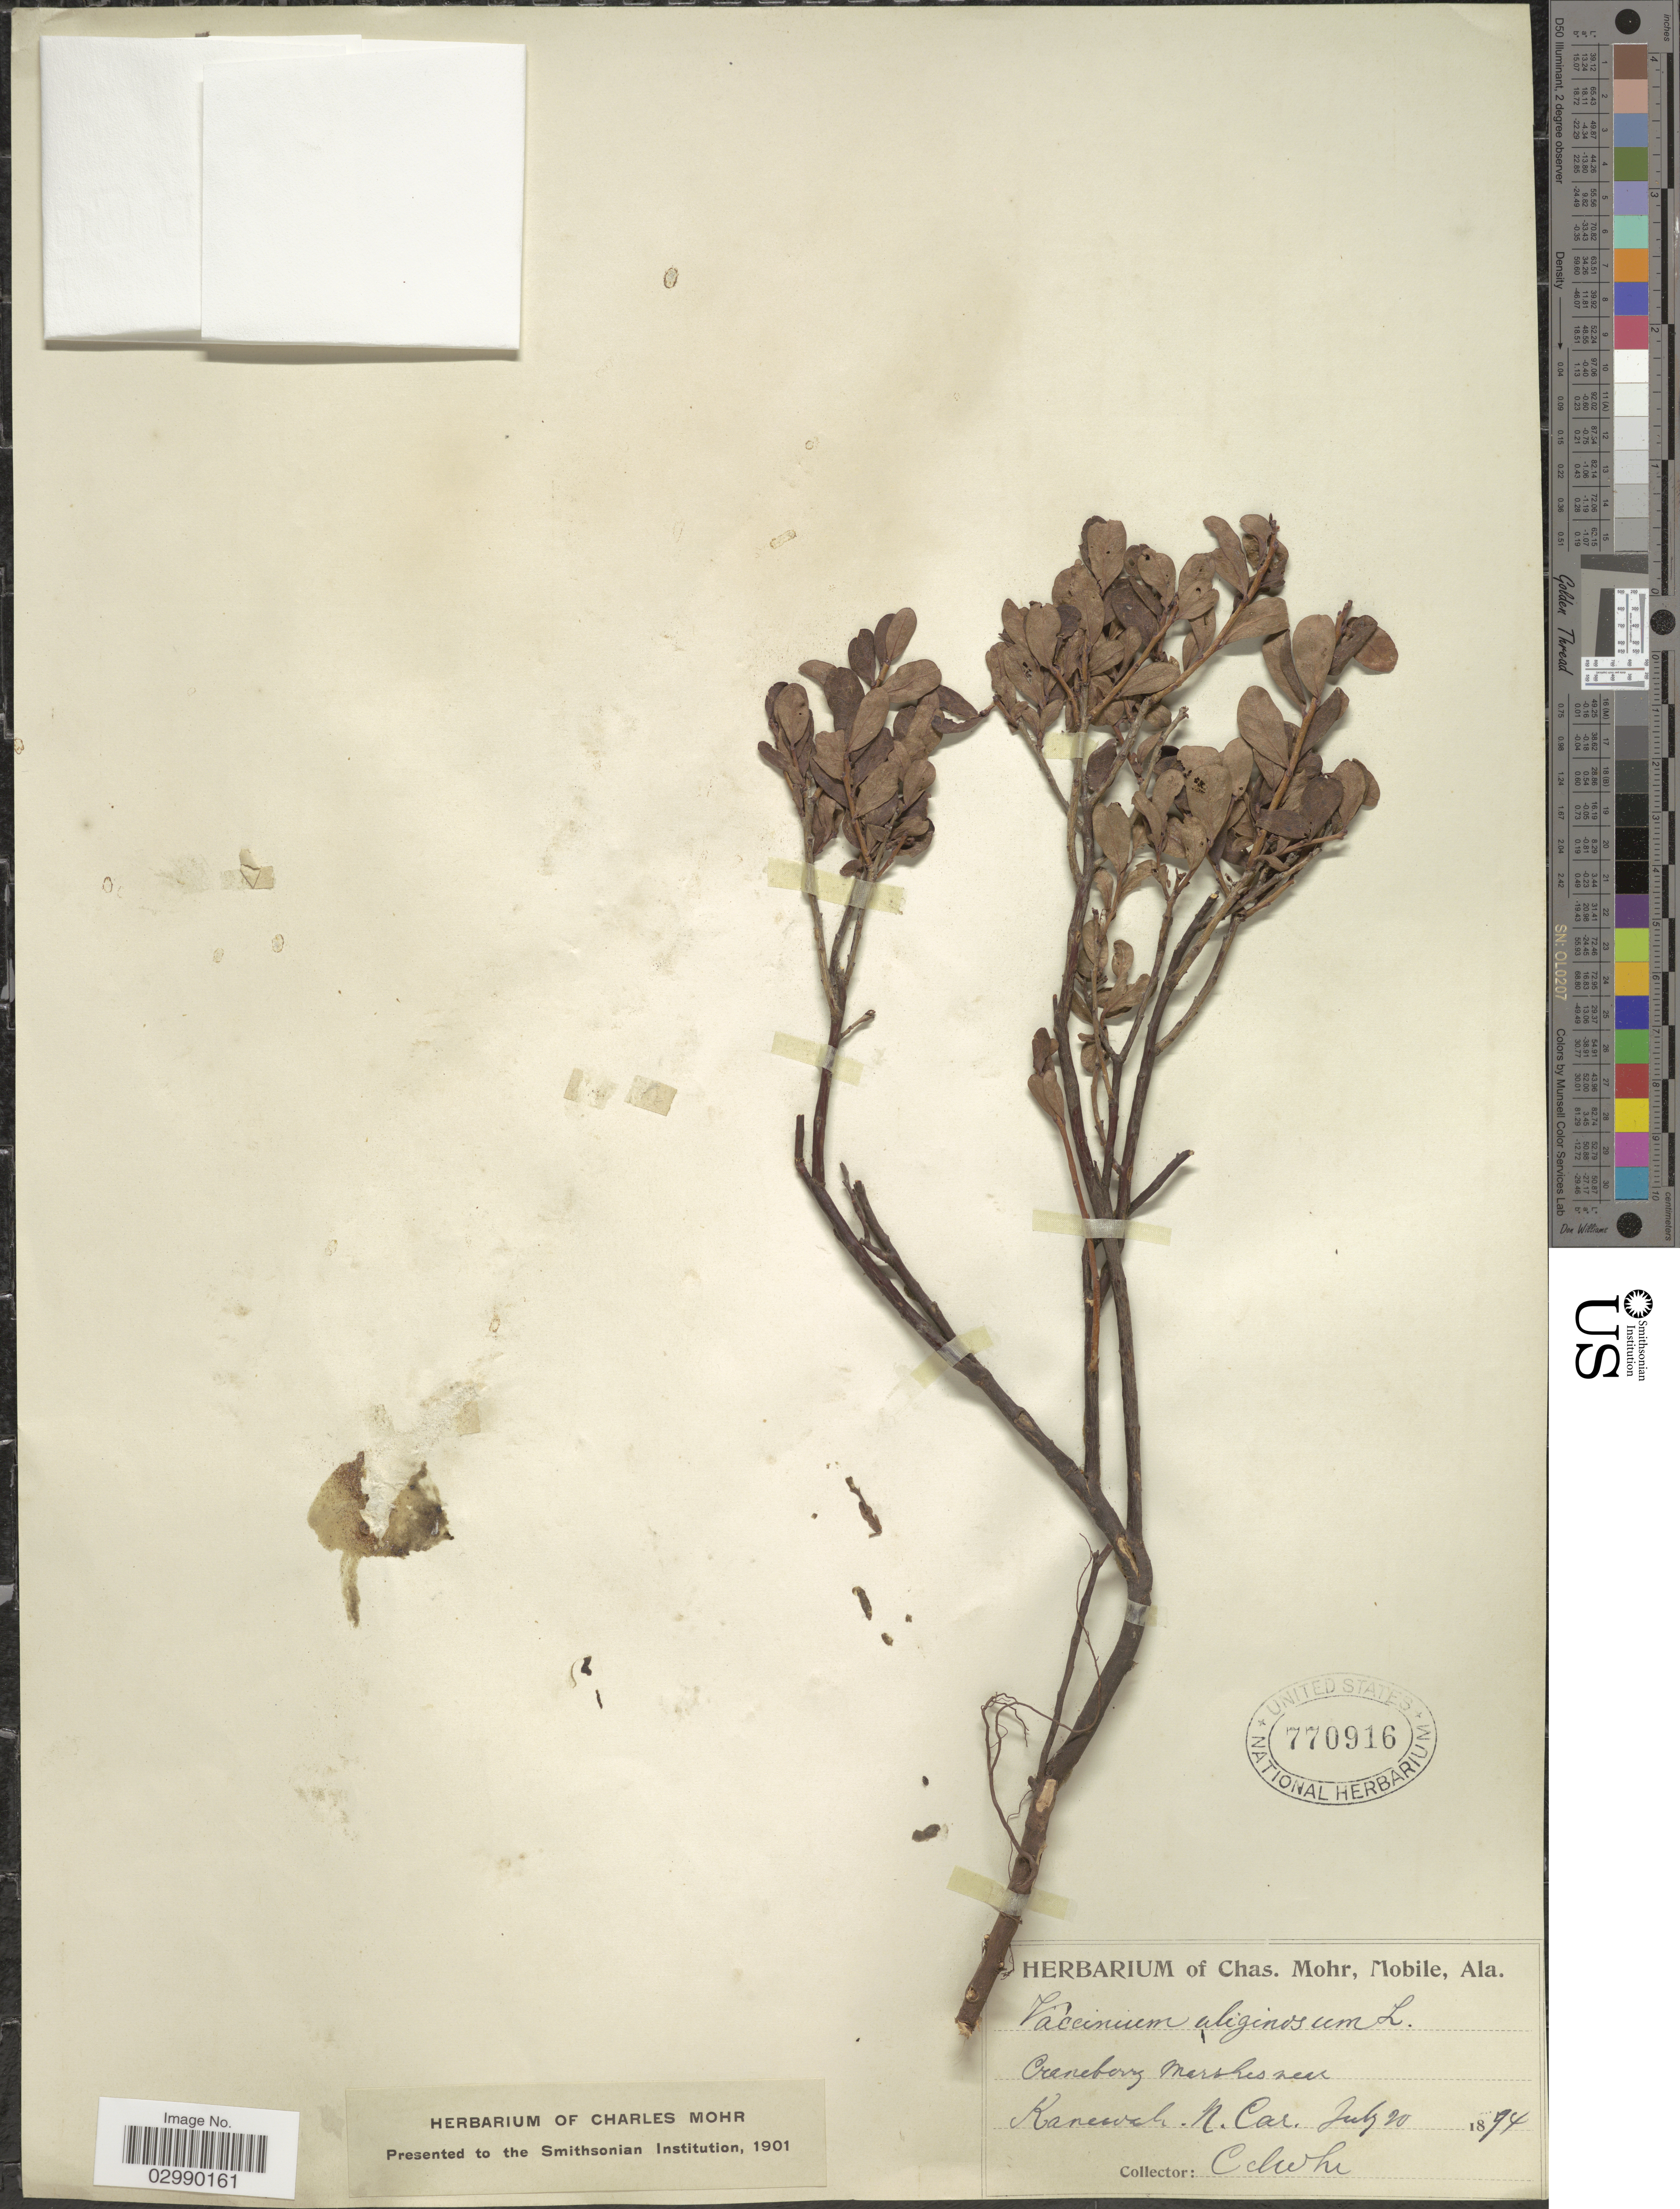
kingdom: Plantae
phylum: Tracheophyta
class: Magnoliopsida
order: Ericales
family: Ericaceae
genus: Vaccinium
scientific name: Vaccinium uliginosum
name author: L.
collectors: Mohr, C. T. (herbarium)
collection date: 1894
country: United States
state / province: North Carolina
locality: Craneberry marshes near Kanawah.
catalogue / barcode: US 770916